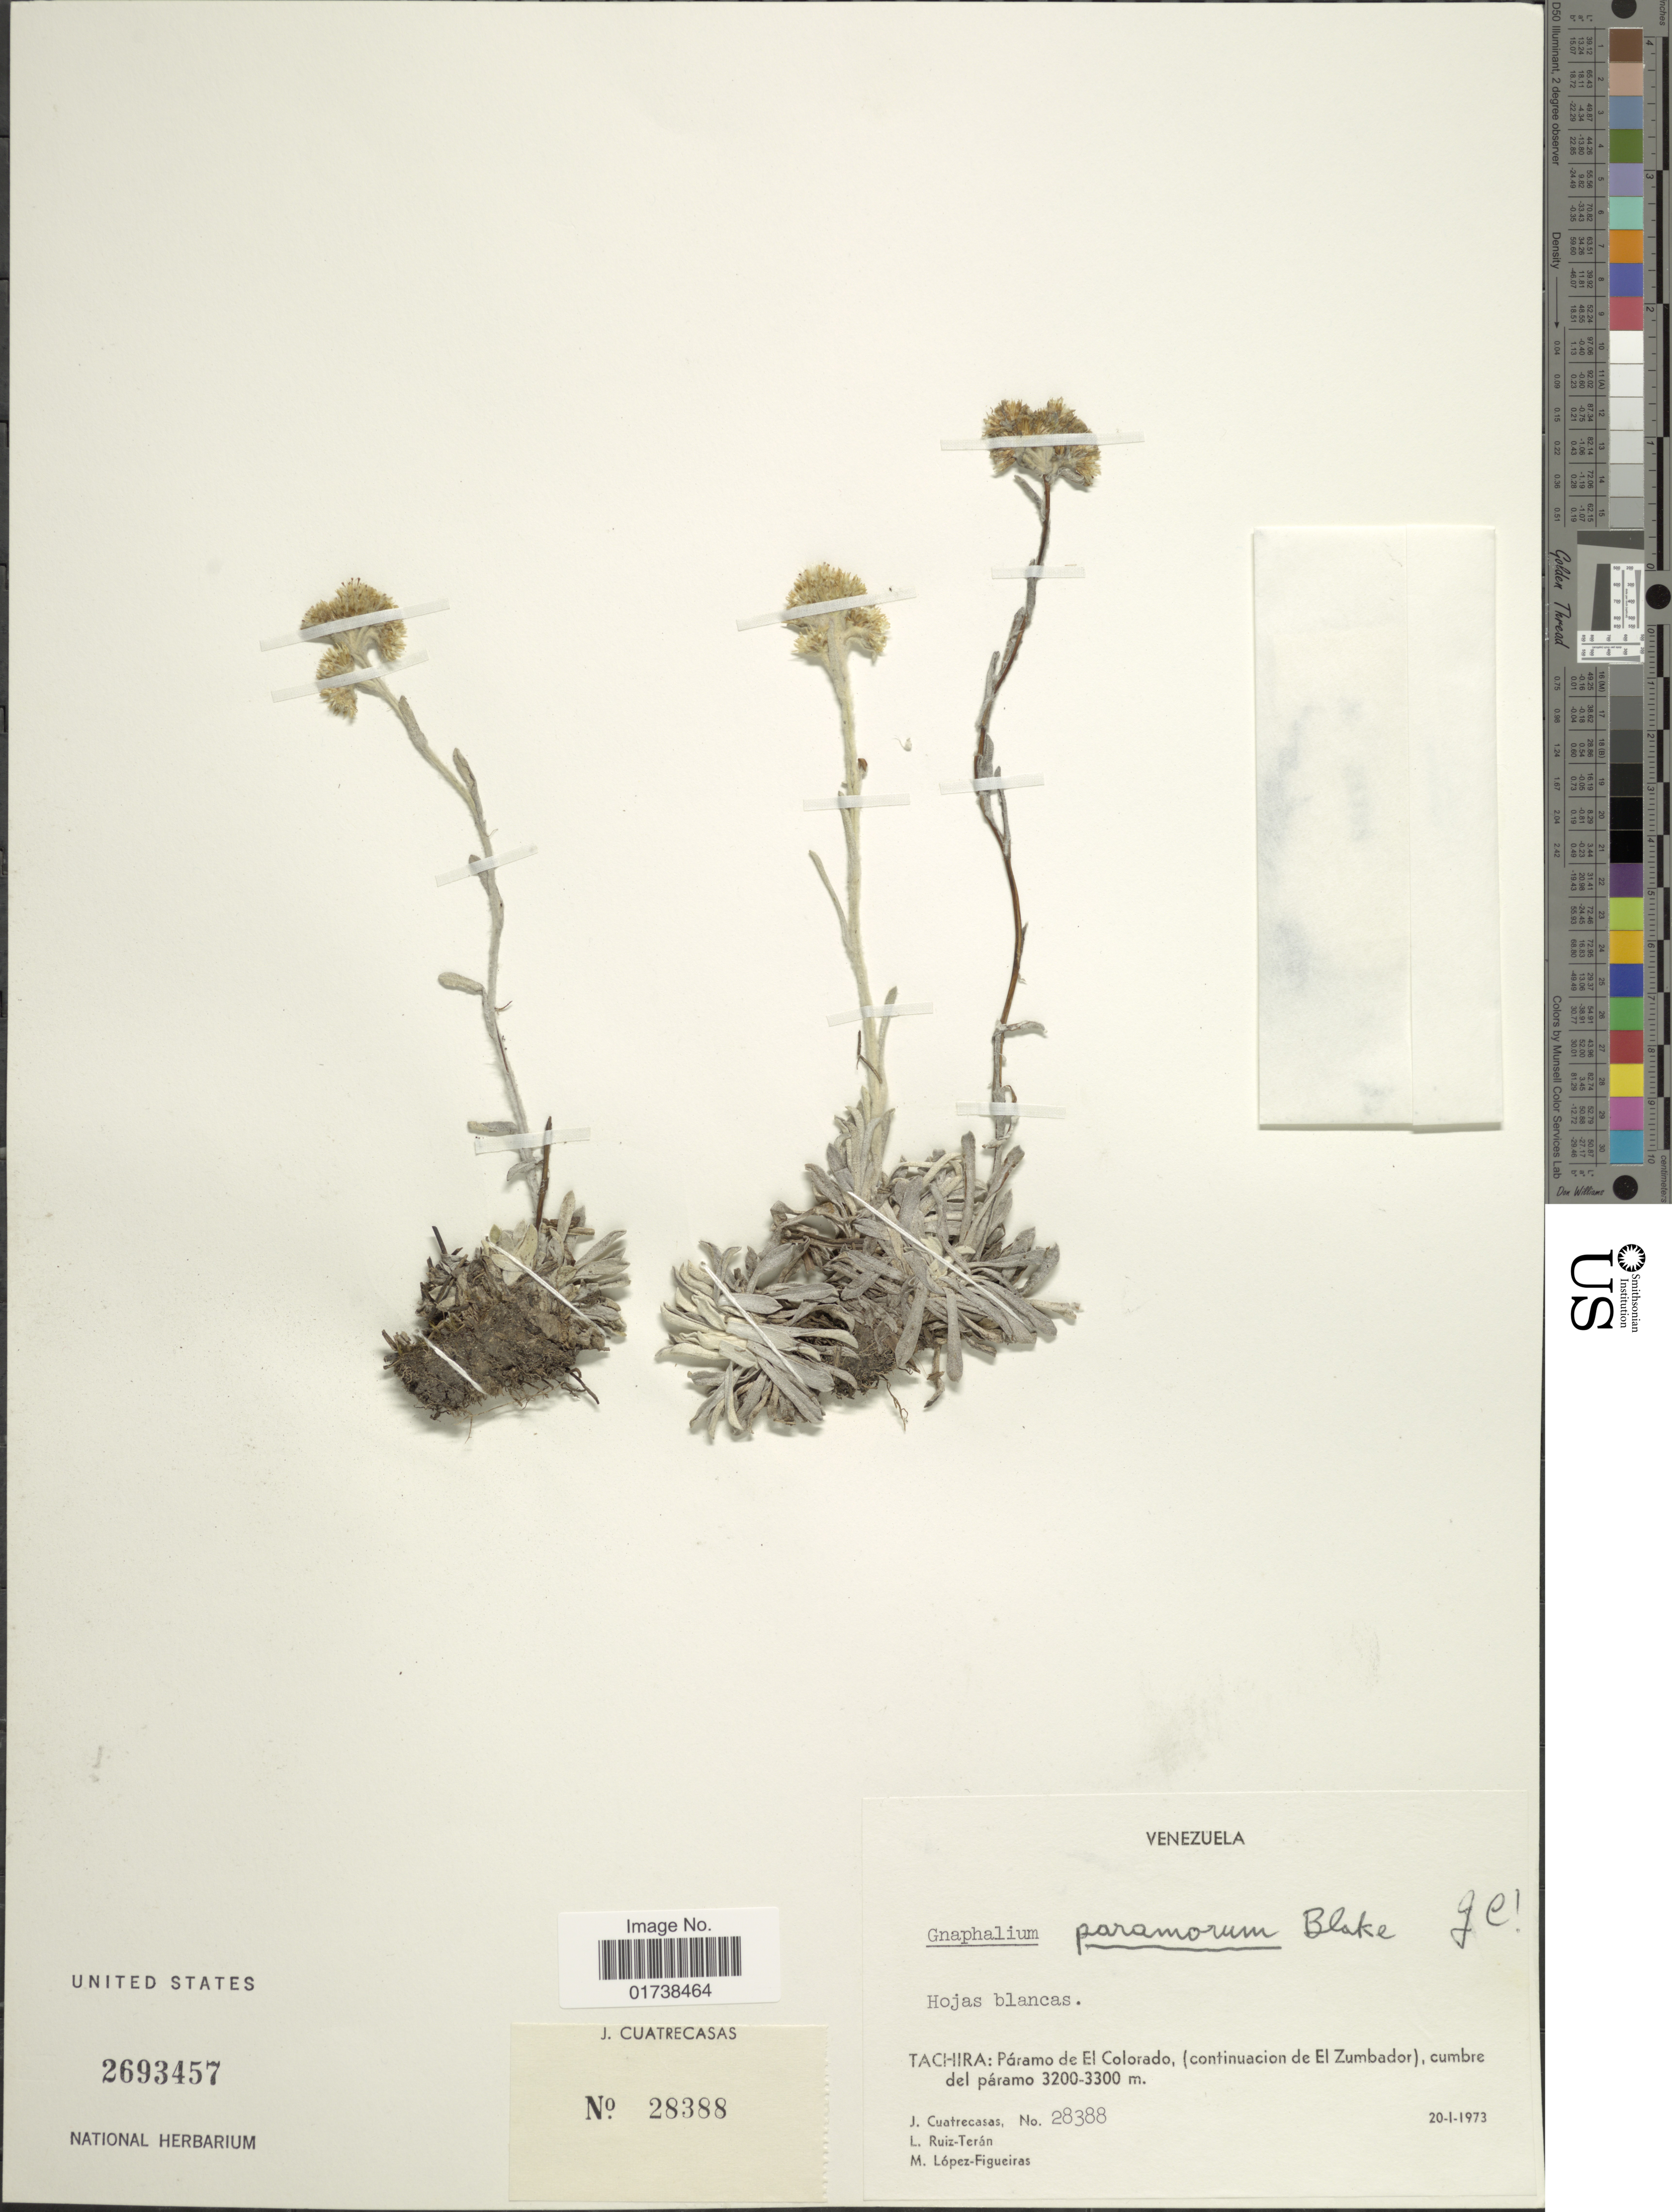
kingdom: Plantae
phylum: Tracheophyta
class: Magnoliopsida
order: Asterales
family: Asteraceae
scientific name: Orognaphalon paramorum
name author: (S.F. Blake) G.L. Nesom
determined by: Nesom, Guy L.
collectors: J. Cuatrecasas, L. E. Ruíz-Terán & M. Lopéz-F.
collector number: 28388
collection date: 1973-01-20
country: Venezuela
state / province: Tachira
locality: Para,o de El Colorado (continuacion de El Zumbador), cumbre del Paramo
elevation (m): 3200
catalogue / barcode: US 2693457